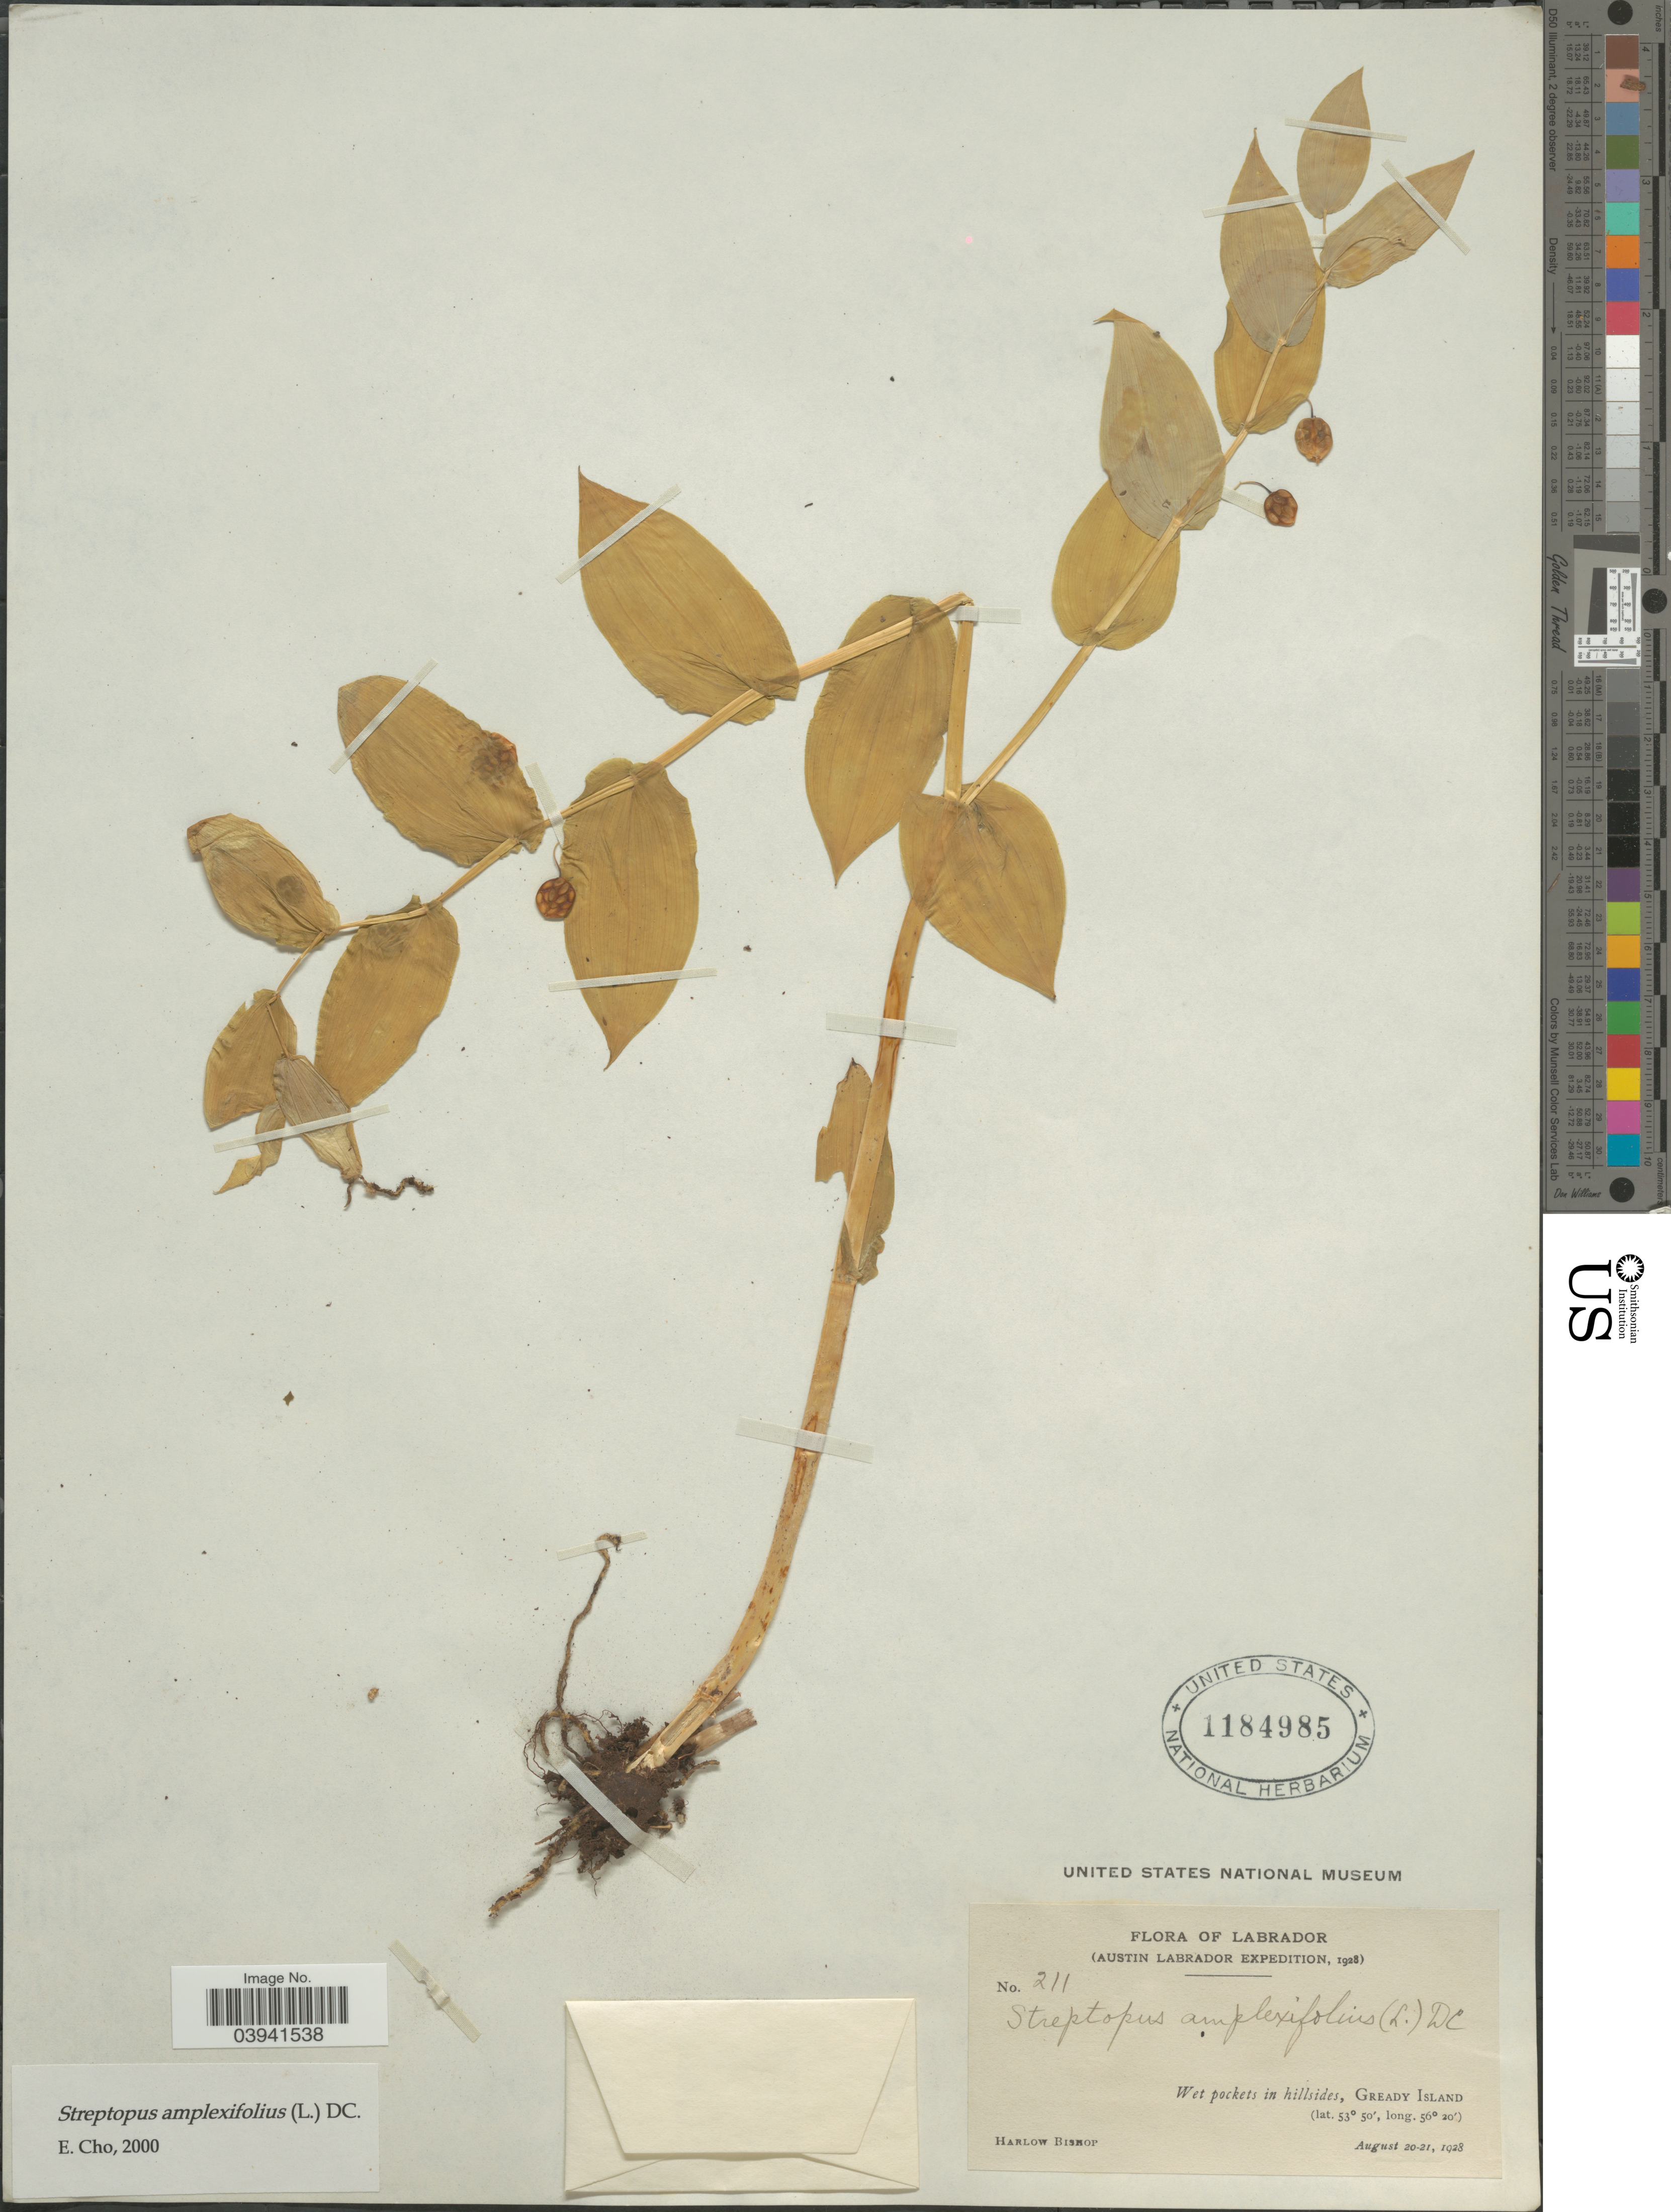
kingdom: Plantae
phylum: Tracheophyta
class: Liliopsida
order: Liliales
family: Liliaceae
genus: Streptopus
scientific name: Streptopus amplexifolius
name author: (L.) DC.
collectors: H. Bishop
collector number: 211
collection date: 1928-08-20/1928-08-21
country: Canada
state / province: Newfoundland and Labrador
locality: Labrador. Wet pockets in hillsides, Gready Island.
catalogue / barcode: US 1184985